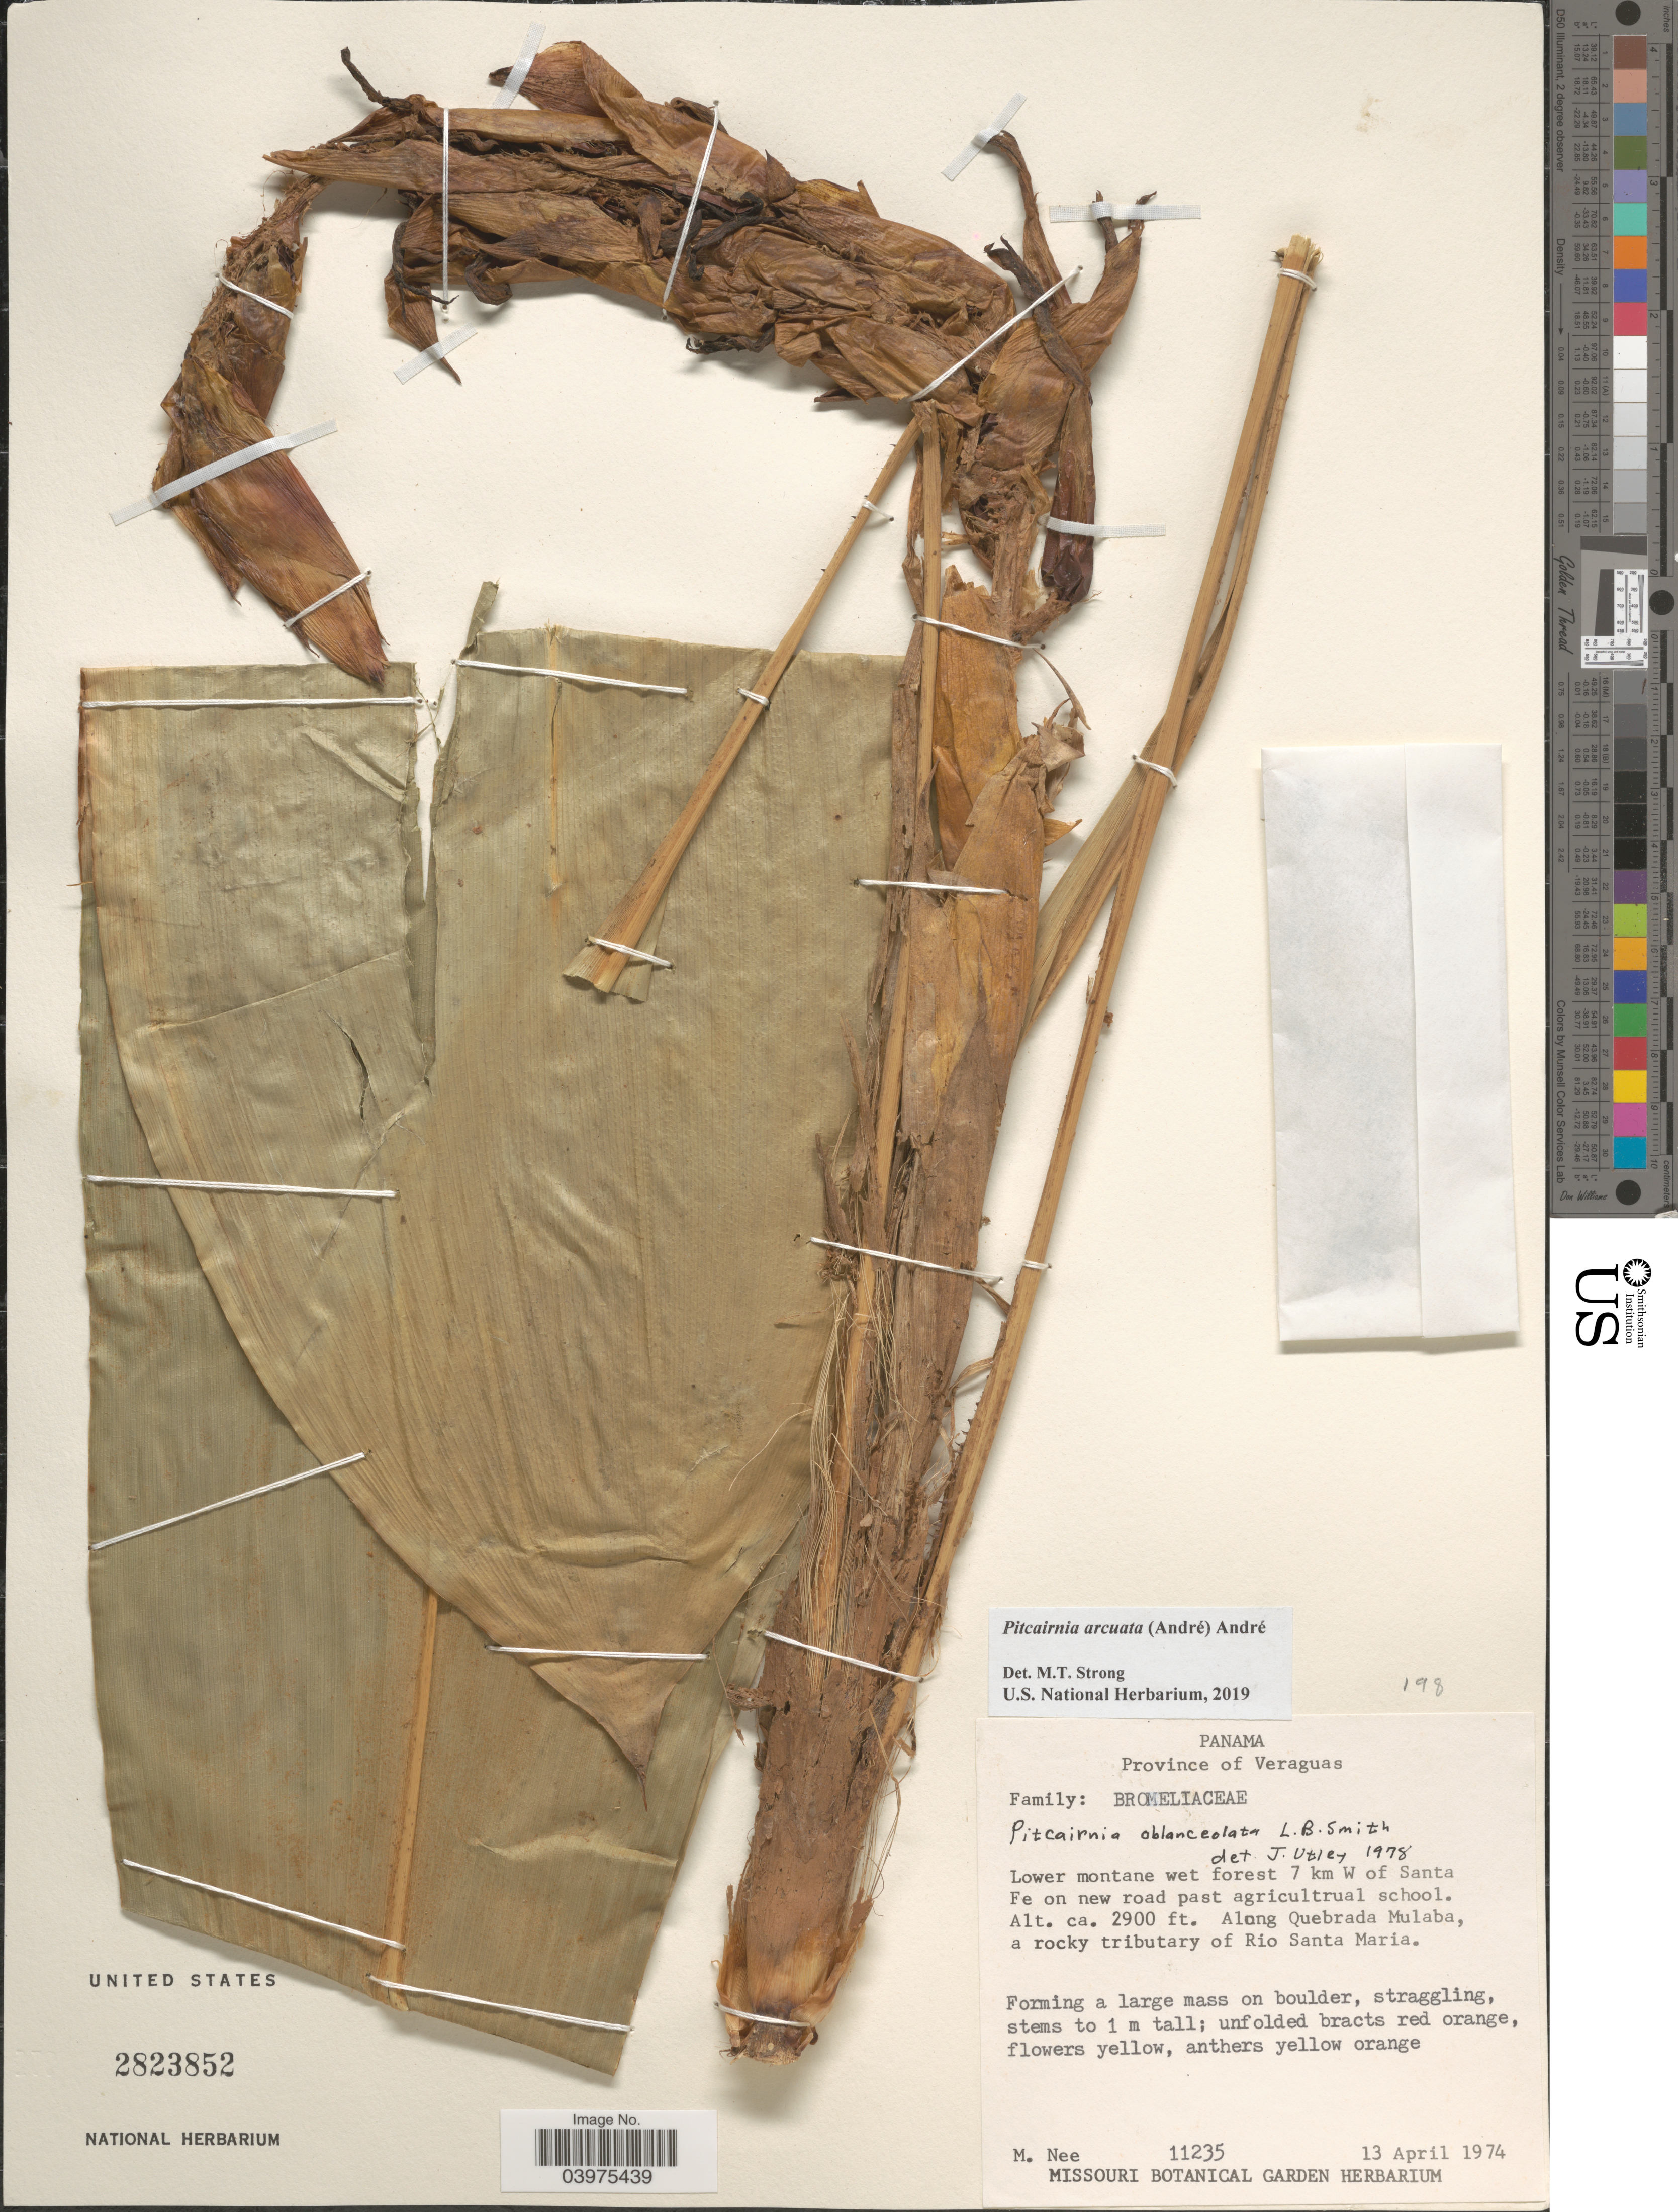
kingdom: Plantae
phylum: Tracheophyta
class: Liliopsida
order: Poales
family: Bromeliaceae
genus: Pitcairnia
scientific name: Pitcairnia arcuata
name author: (André) André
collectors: M. Nee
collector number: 11235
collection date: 1974-04-13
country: Panama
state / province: Veraguas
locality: Lower montane wet forest 7 km W of Santa Fe on new road past agricultiral school. Along Quebrada Mulaba, a rocky tributary of Rio Santa Maria.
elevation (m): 884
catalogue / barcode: US 2823852